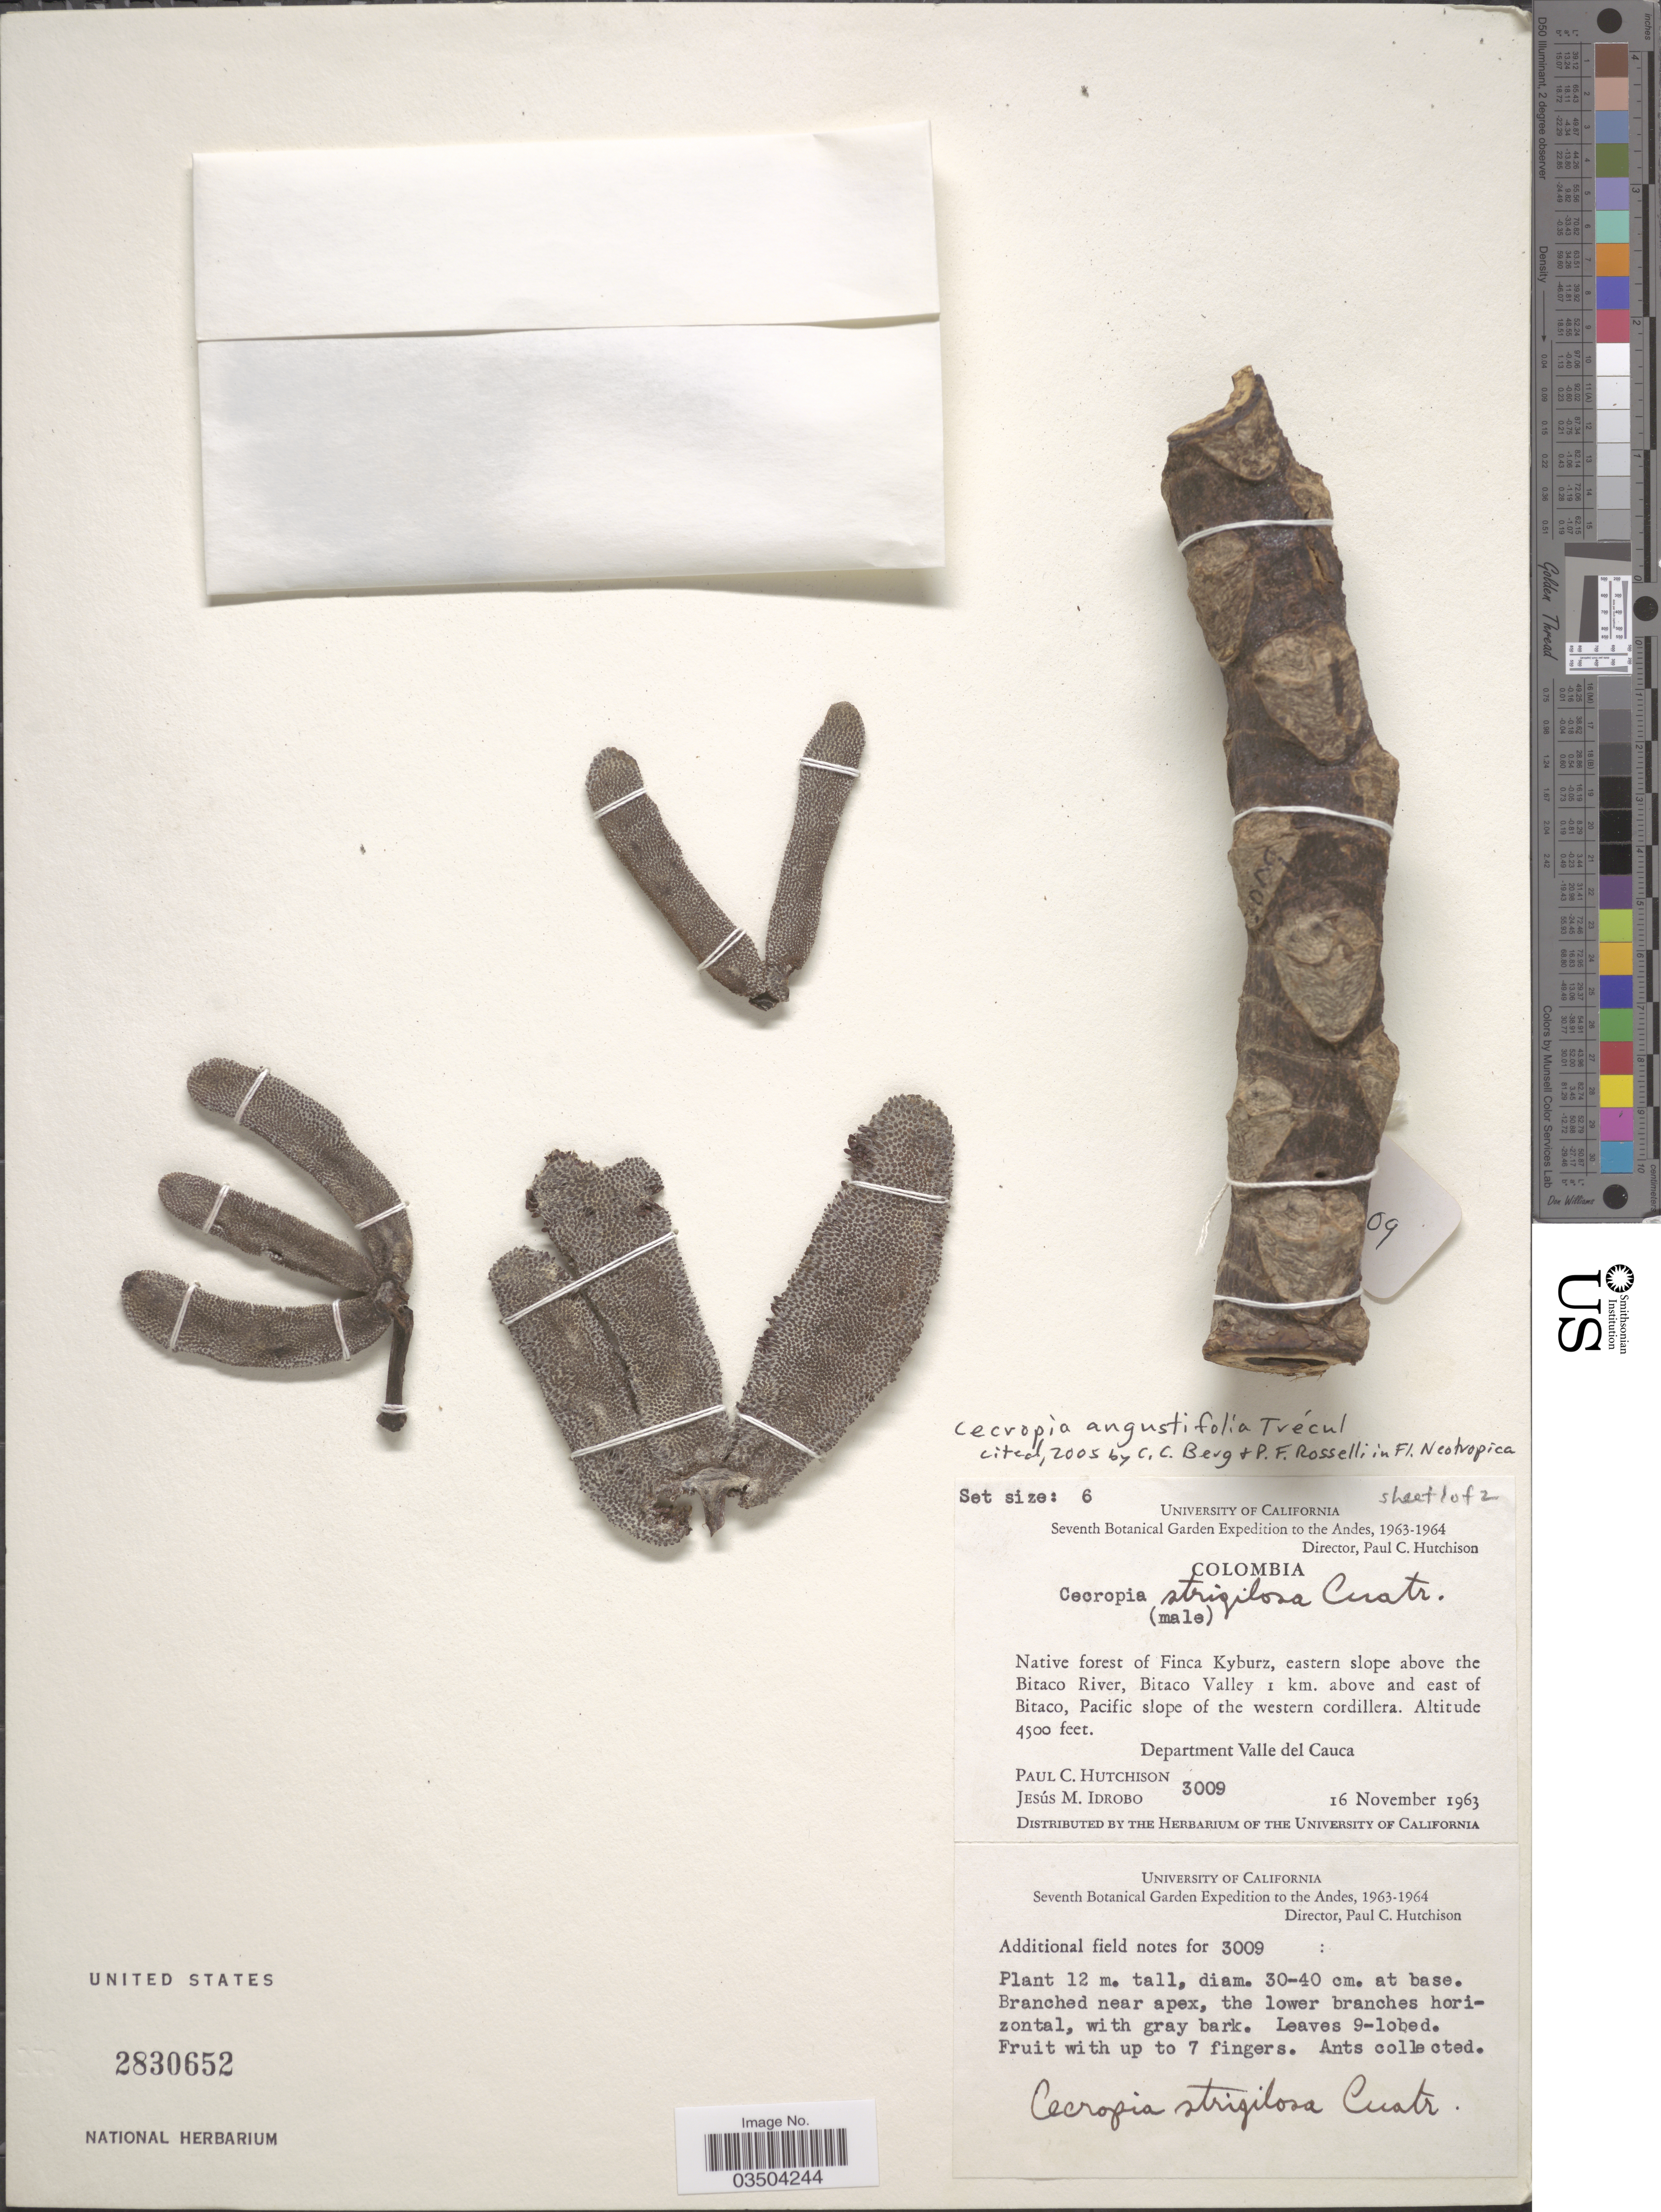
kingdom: Plantae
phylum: Tracheophyta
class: Magnoliopsida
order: Rosales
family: Urticaceae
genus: Cecropia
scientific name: Cecropia angustifolia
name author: Trécul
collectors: P. C. Hutchison & J. M. Idrobo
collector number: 3009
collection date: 1963-11-16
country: Colombia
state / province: Valle del Cauca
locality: The Andes. Native forest of Finca Kyburz, eastern slope above the Bitaco River, Bitaco Valley 1 km. above and east of Bitaco, Pacific slope of the western cordillera. Department Valle del Cauca.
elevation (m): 1372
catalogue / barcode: US 2830652